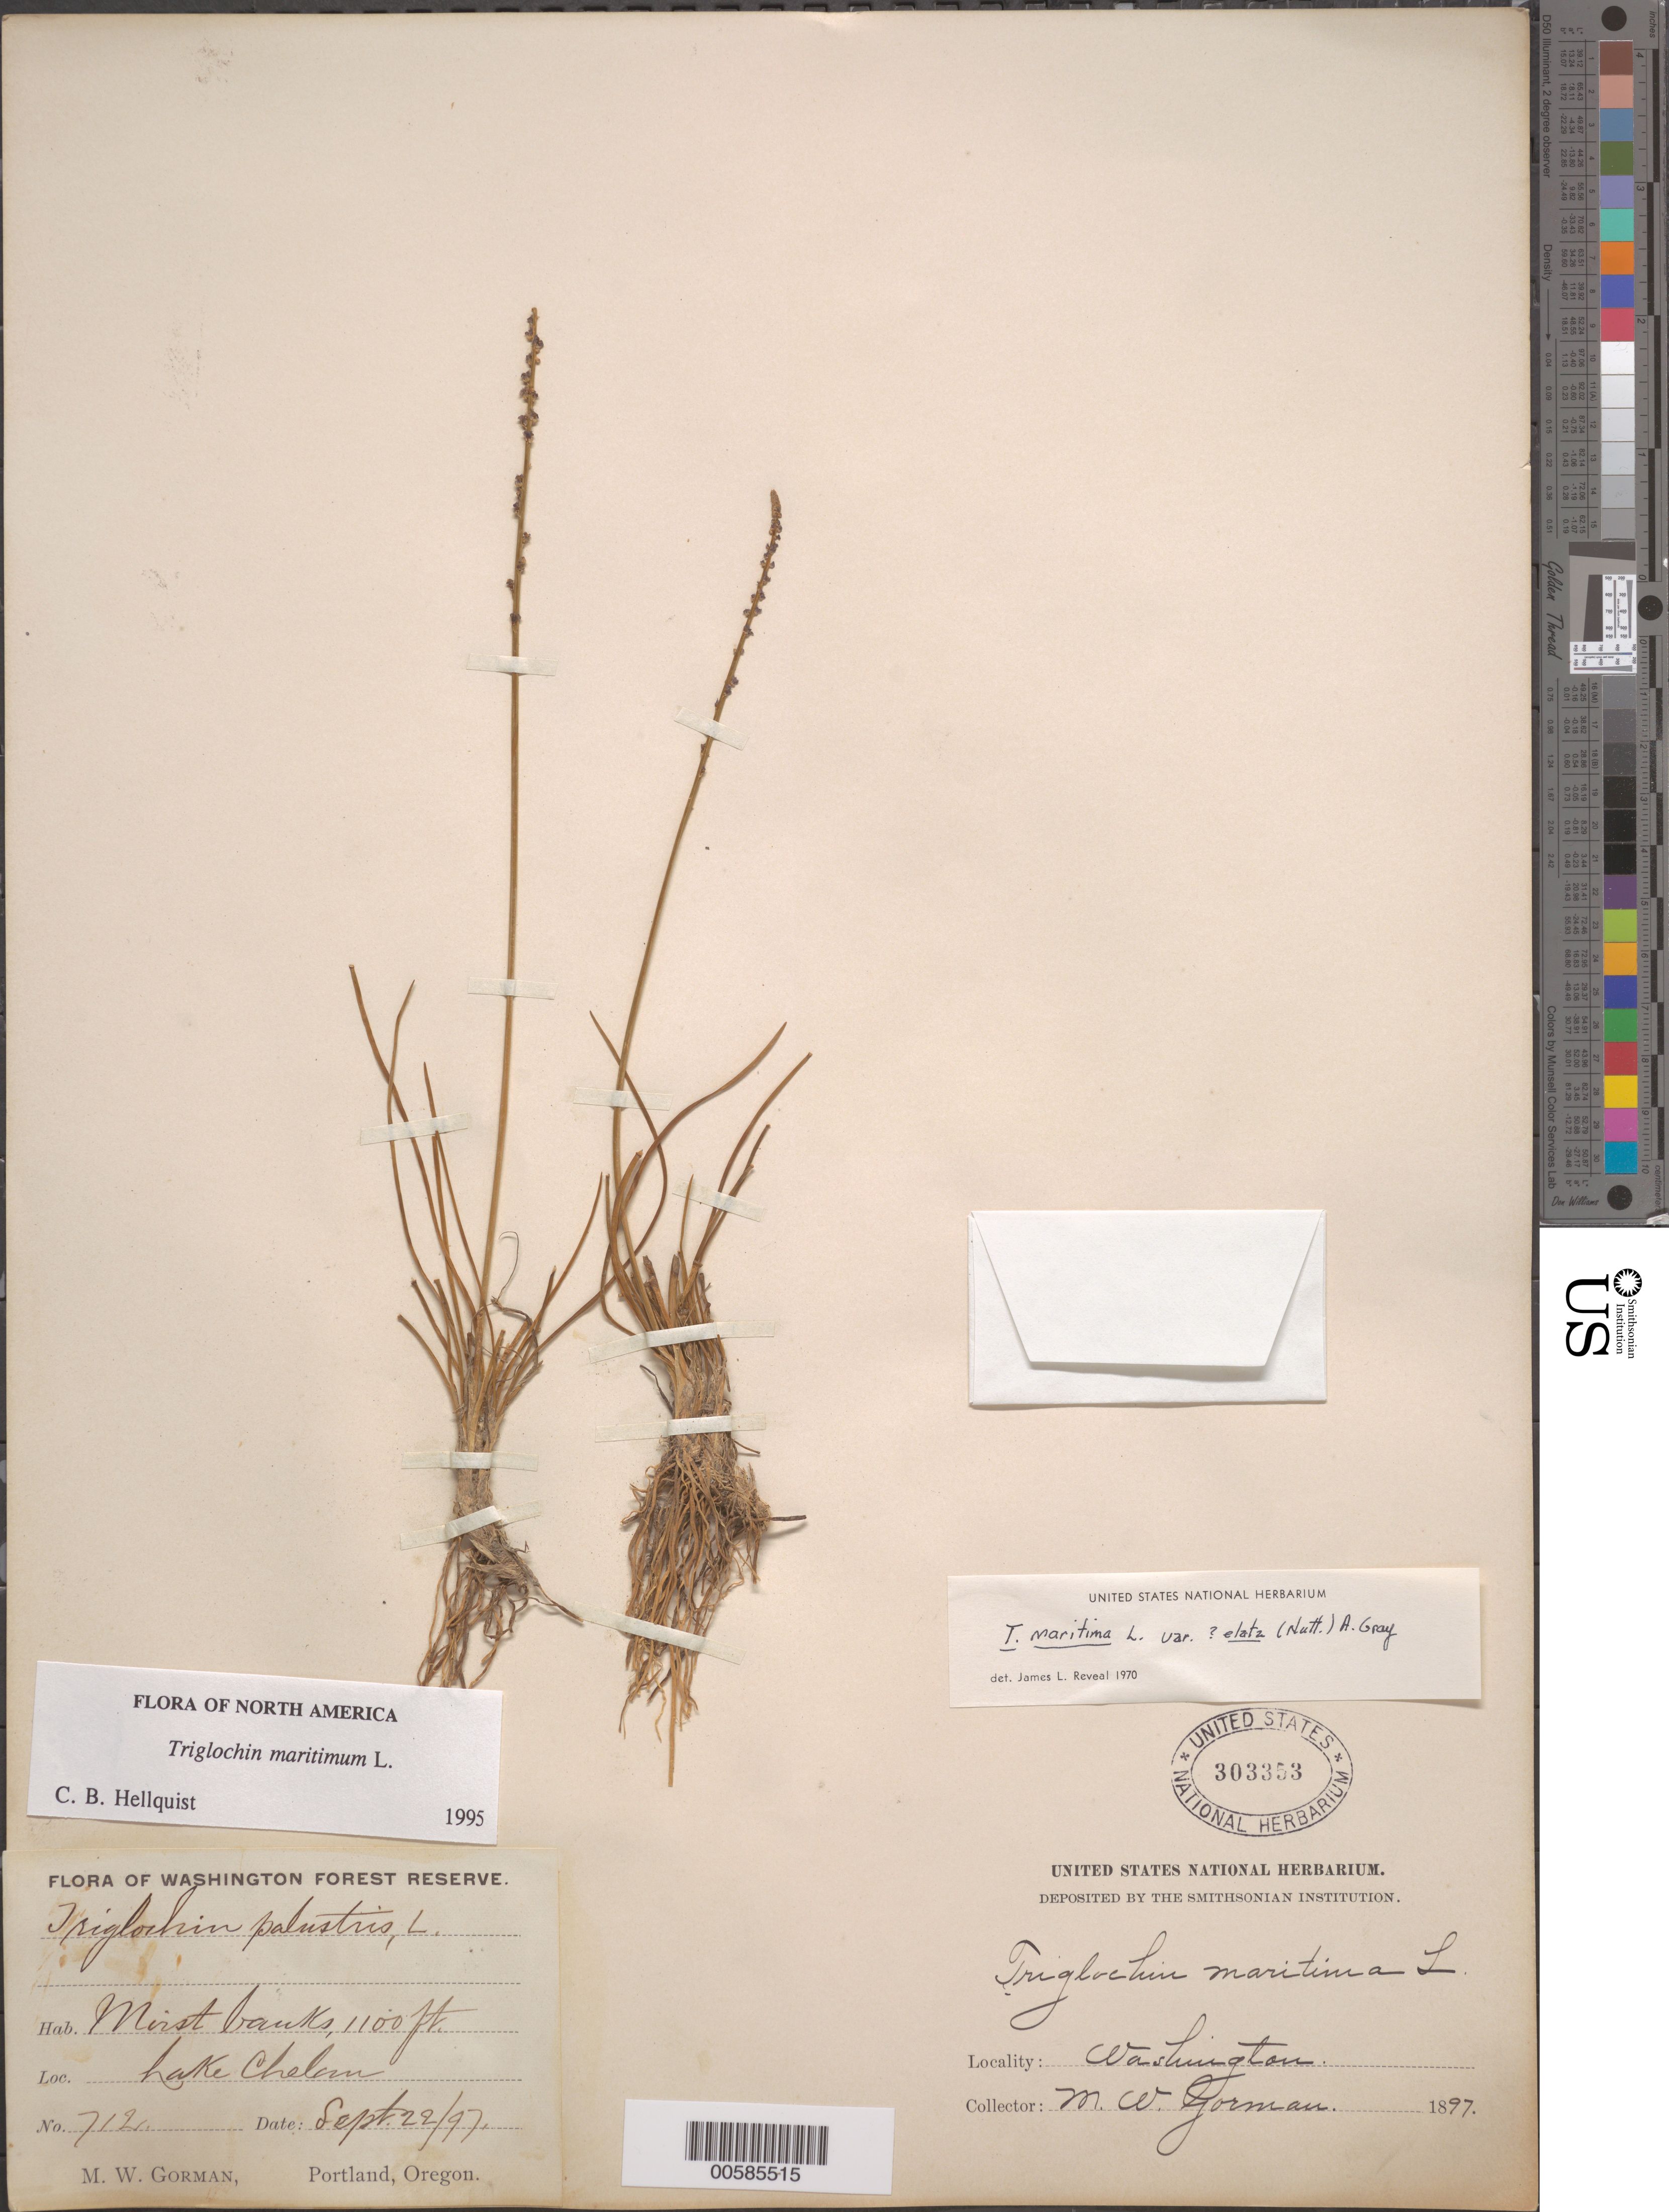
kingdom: Plantae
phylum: Tracheophyta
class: Liliopsida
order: Alismatales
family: Juncaginaceae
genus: Triglochin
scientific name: Triglochin maritima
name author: L.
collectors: M. W. Gorman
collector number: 712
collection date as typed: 22 Sep 1897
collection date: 1897-09-22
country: United States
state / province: Washington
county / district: Chelan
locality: Lake Chelan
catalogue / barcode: US 303353